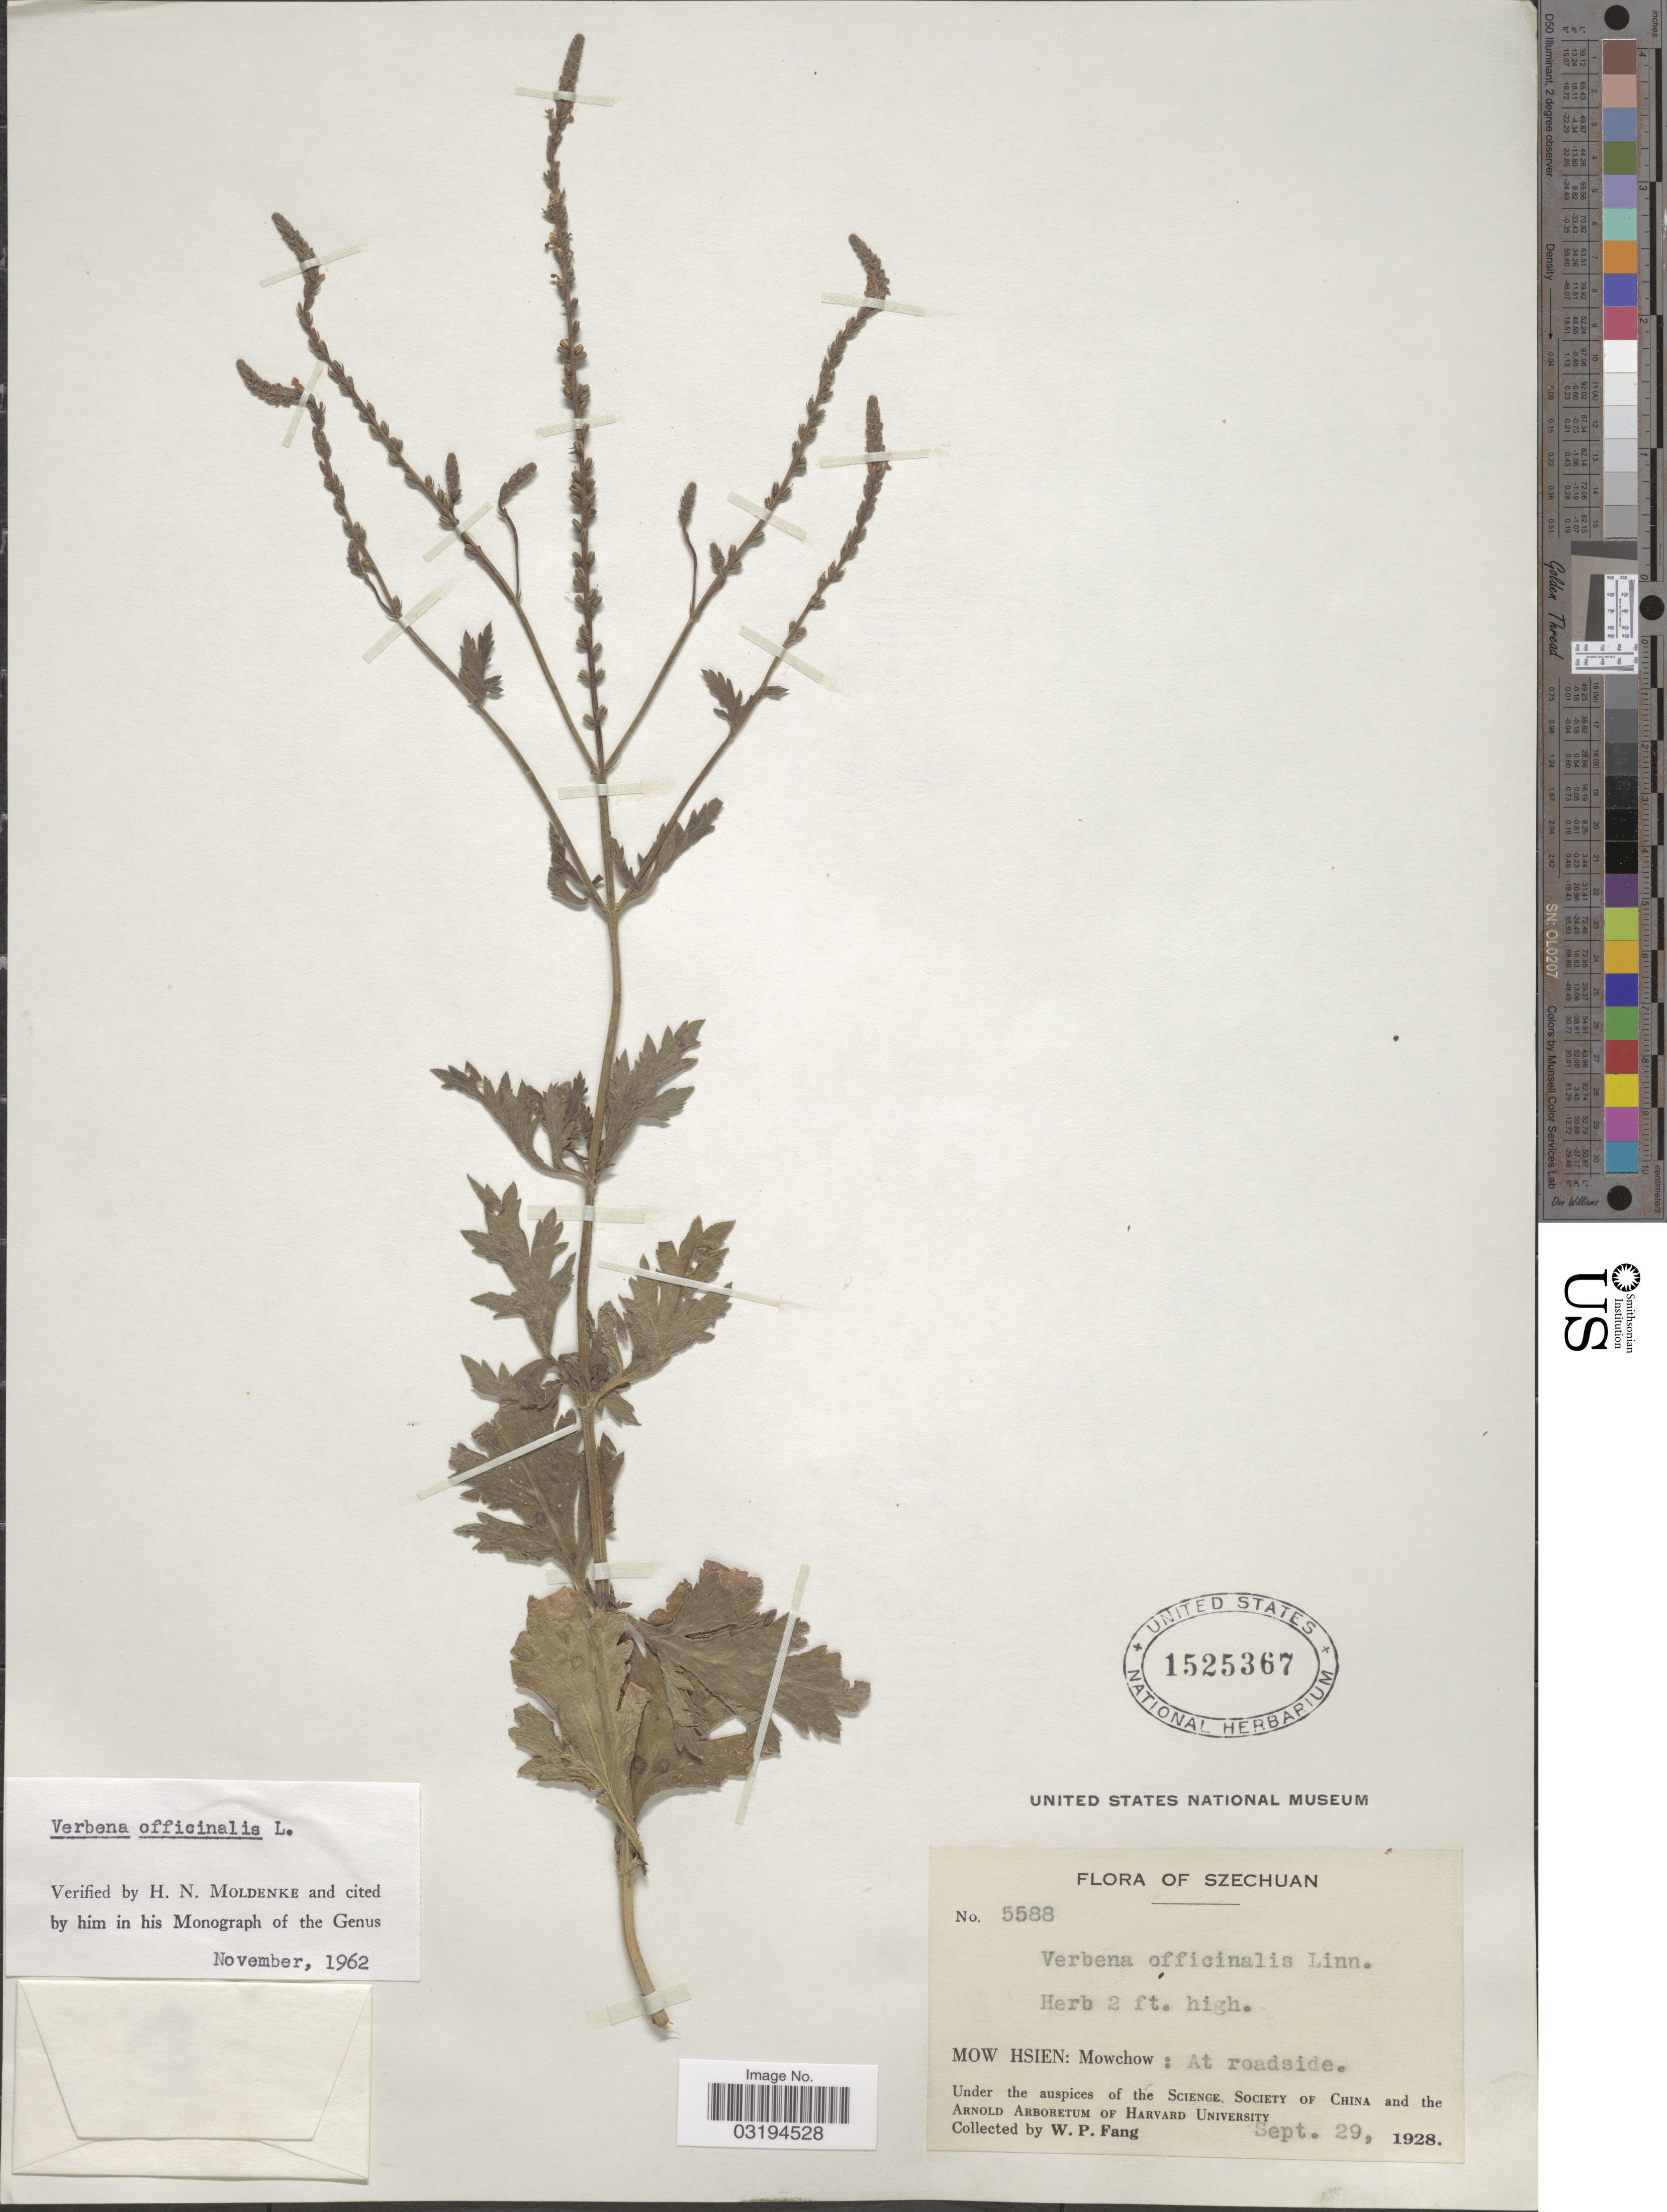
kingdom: Plantae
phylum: Tracheophyta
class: Magnoliopsida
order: Lamiales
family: Verbenaceae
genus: Verbena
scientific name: Verbena officinalis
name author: L.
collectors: W. P. Fang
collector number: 5588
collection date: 1928-09-29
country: China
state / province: Sichuan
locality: Szechuan. MOW HSIEN: Mowchow: At roadside.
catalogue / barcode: US 1525367